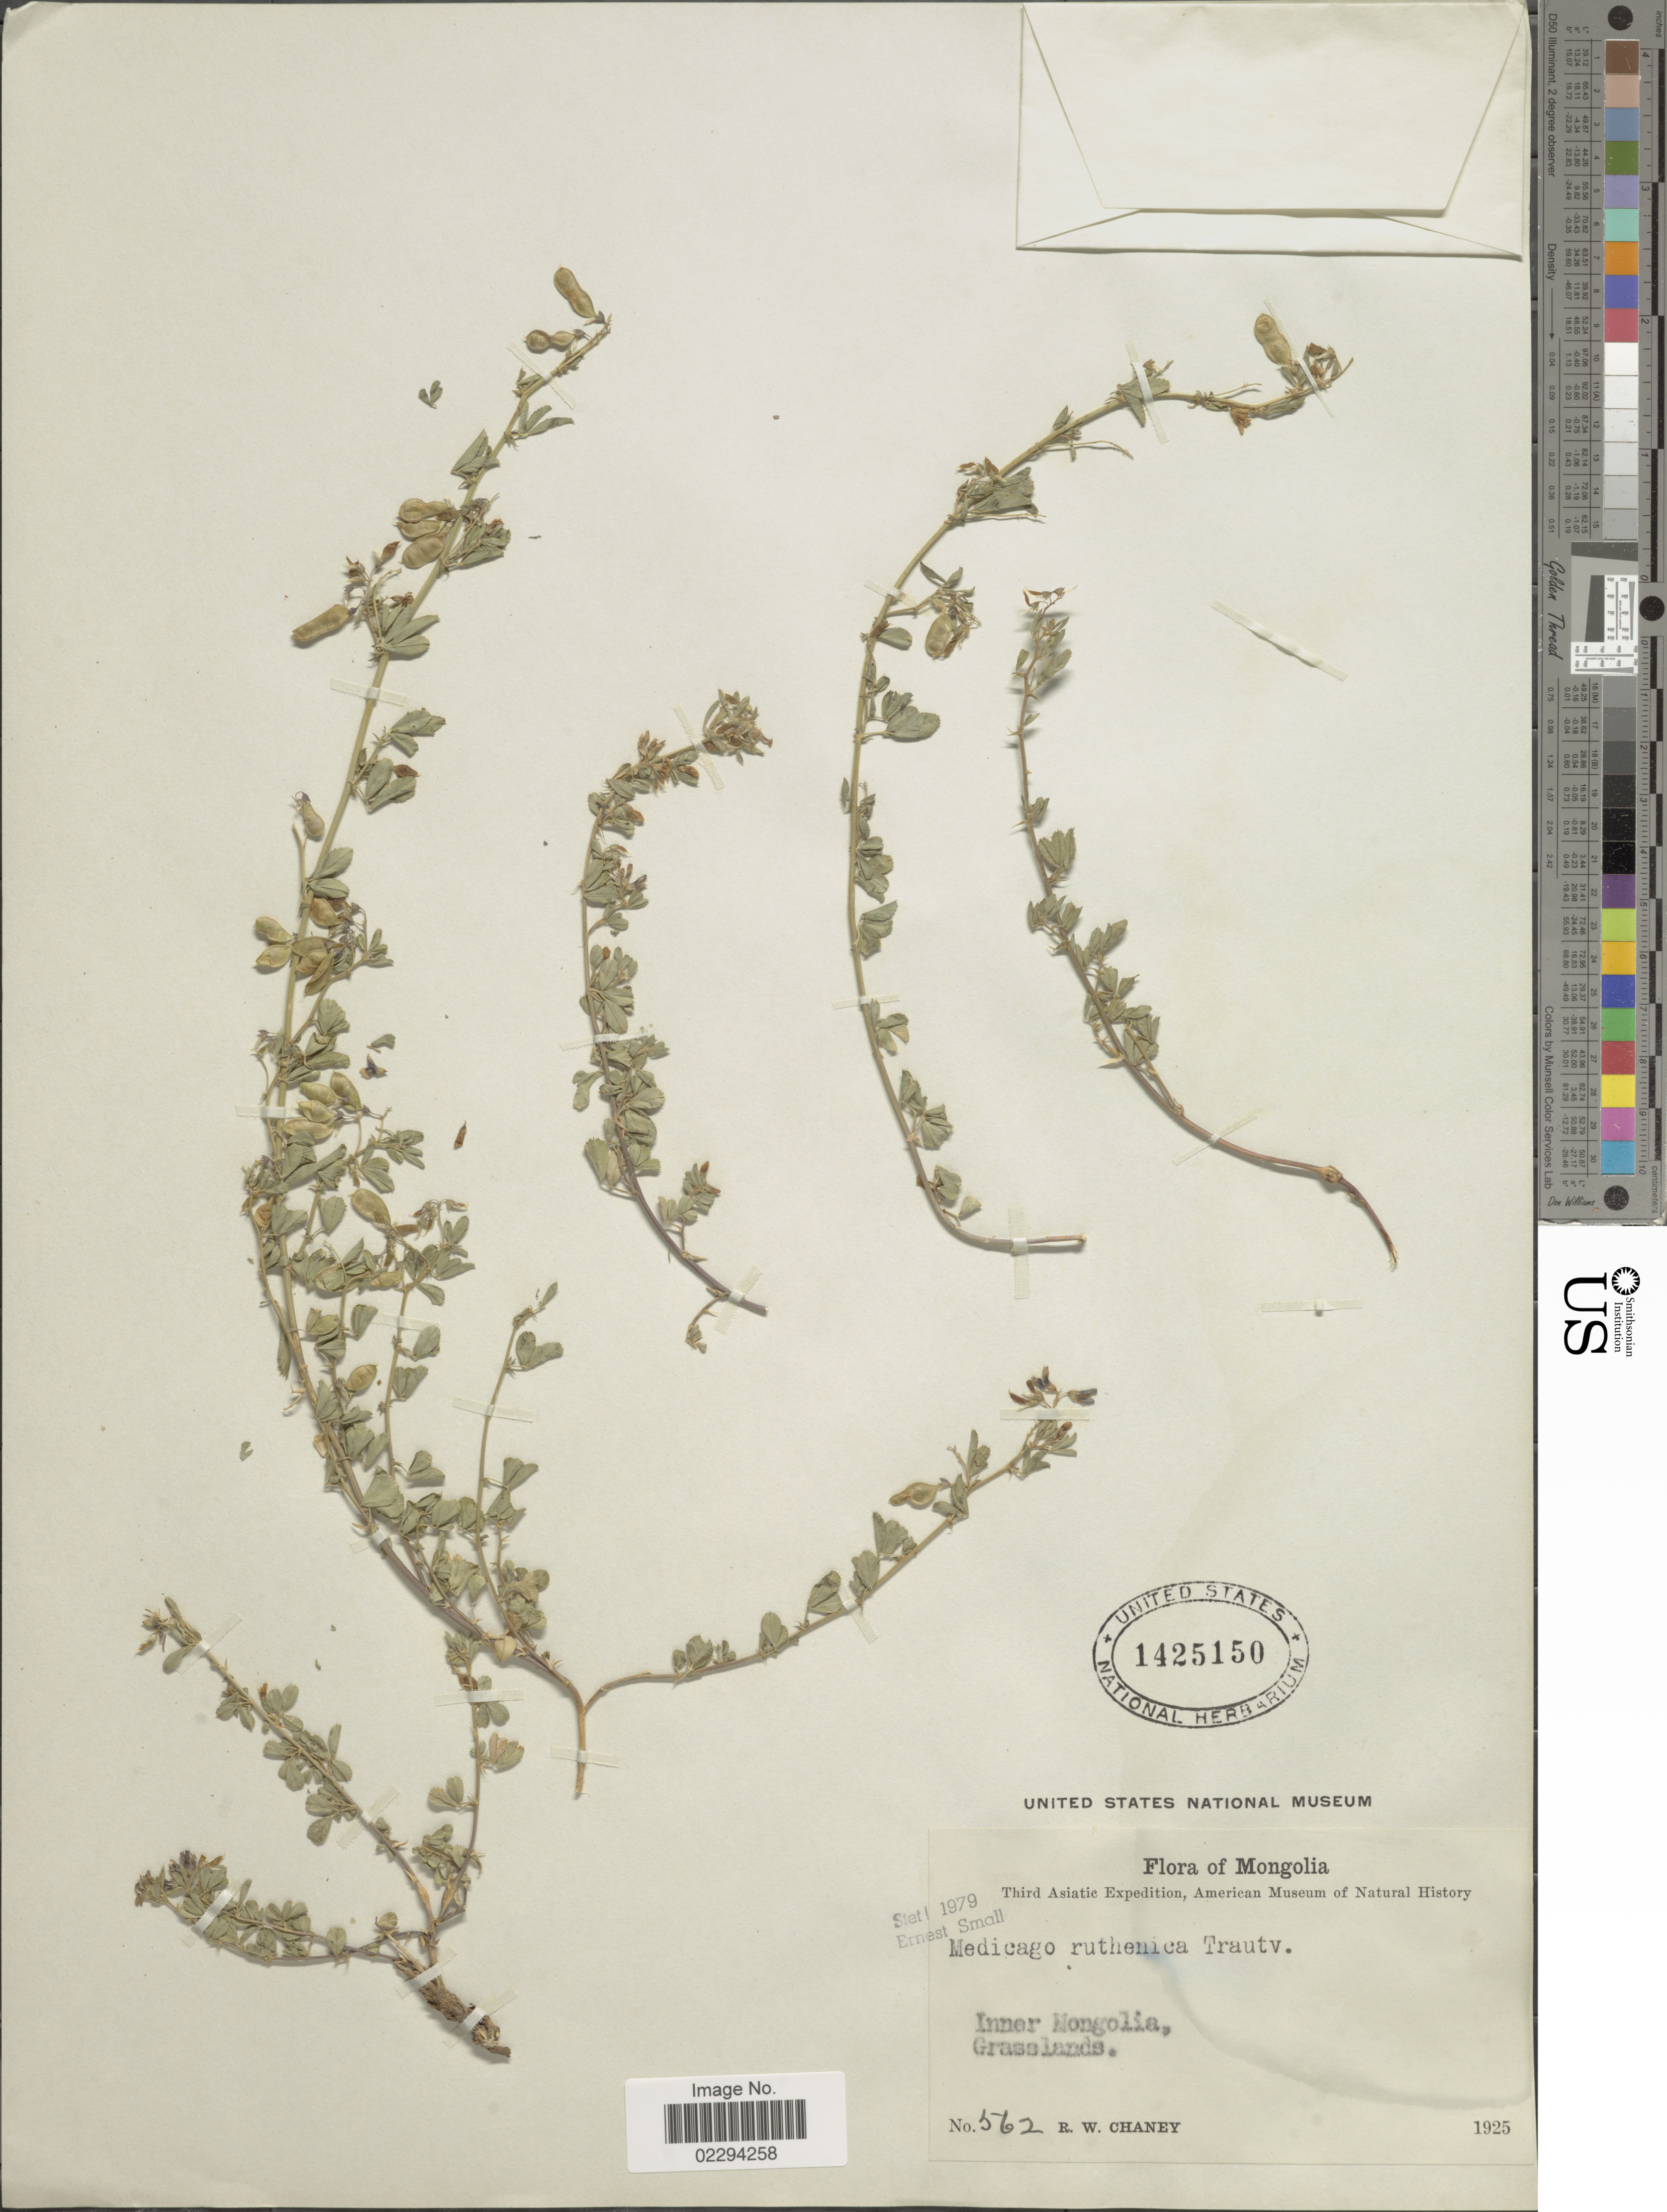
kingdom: Plantae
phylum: Tracheophyta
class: Magnoliopsida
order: Fabales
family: Fabaceae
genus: Medicago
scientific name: Medicago ruthenica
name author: (L.) Trautv.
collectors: R. Chaney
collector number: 562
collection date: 1925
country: China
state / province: Nei Monggol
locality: Inner Mongolia, Grasslands.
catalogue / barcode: US 1425150